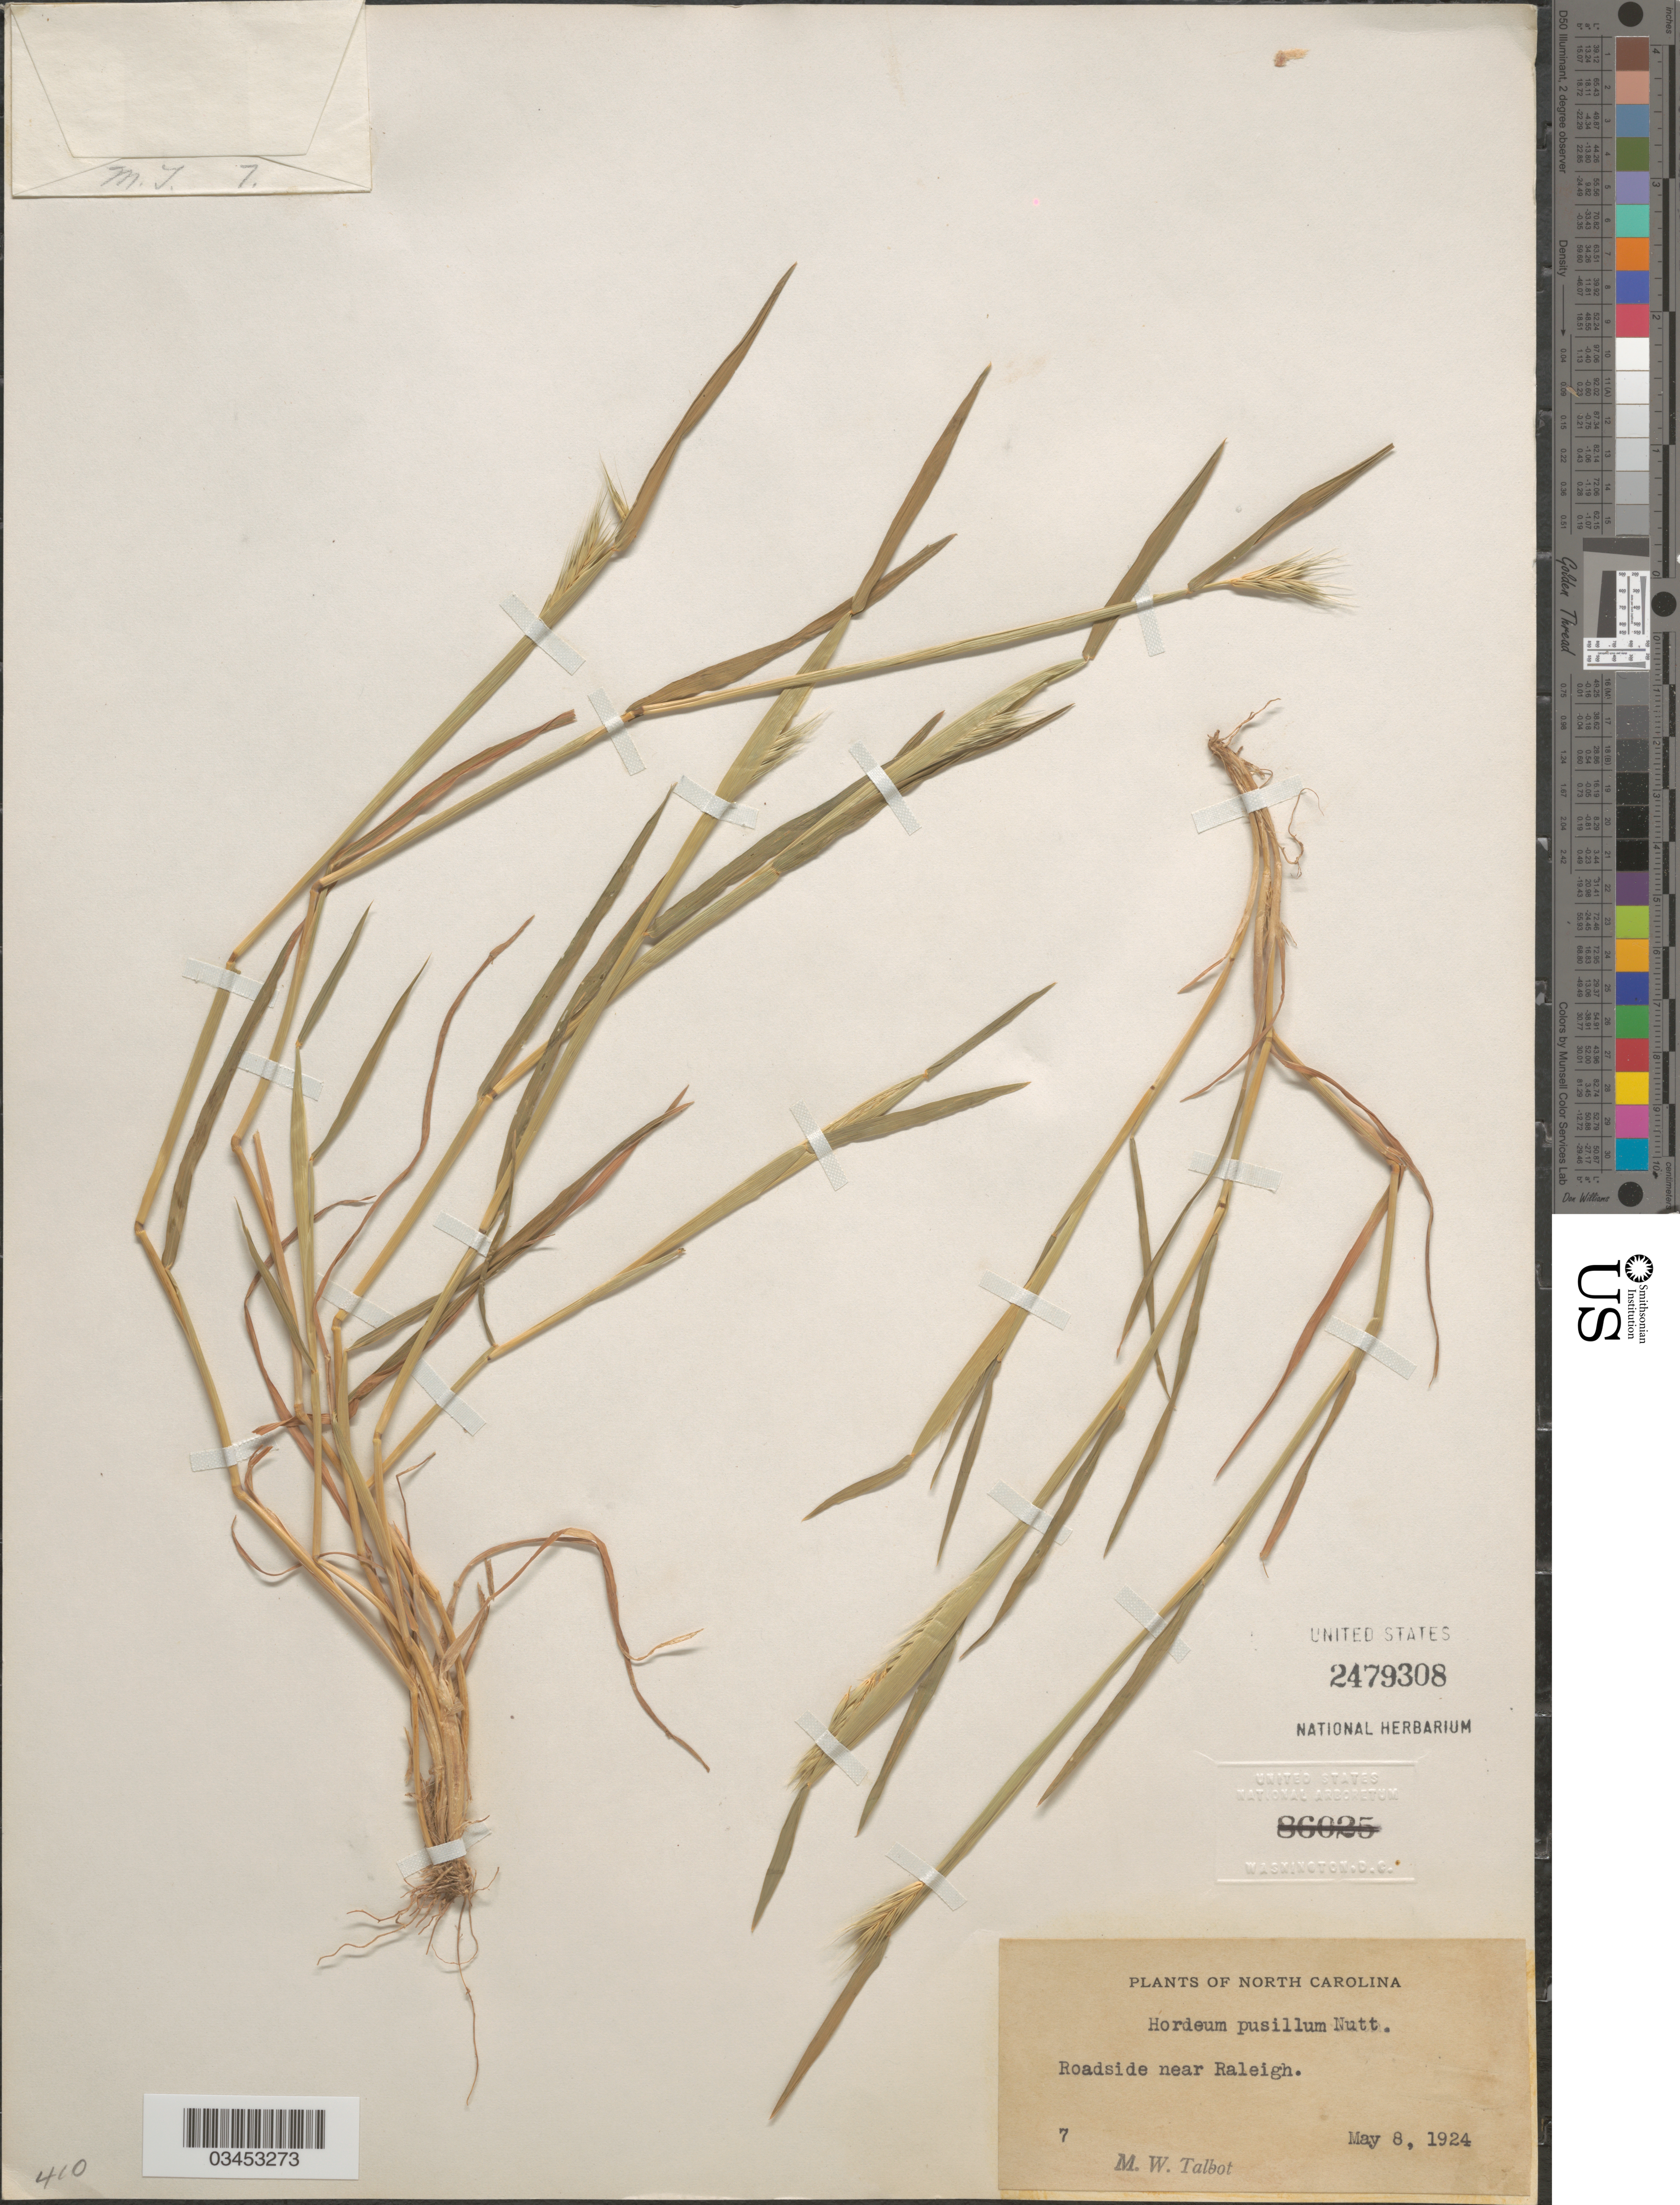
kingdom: Plantae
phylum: Tracheophyta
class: Liliopsida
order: Poales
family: Poaceae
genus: Hordeum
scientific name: Hordeum pusillum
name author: Nutt.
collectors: M. Talbot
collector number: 7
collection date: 1924-05-08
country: United States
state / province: North Carolina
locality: Roadside near Raleigh.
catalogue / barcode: US 2479308